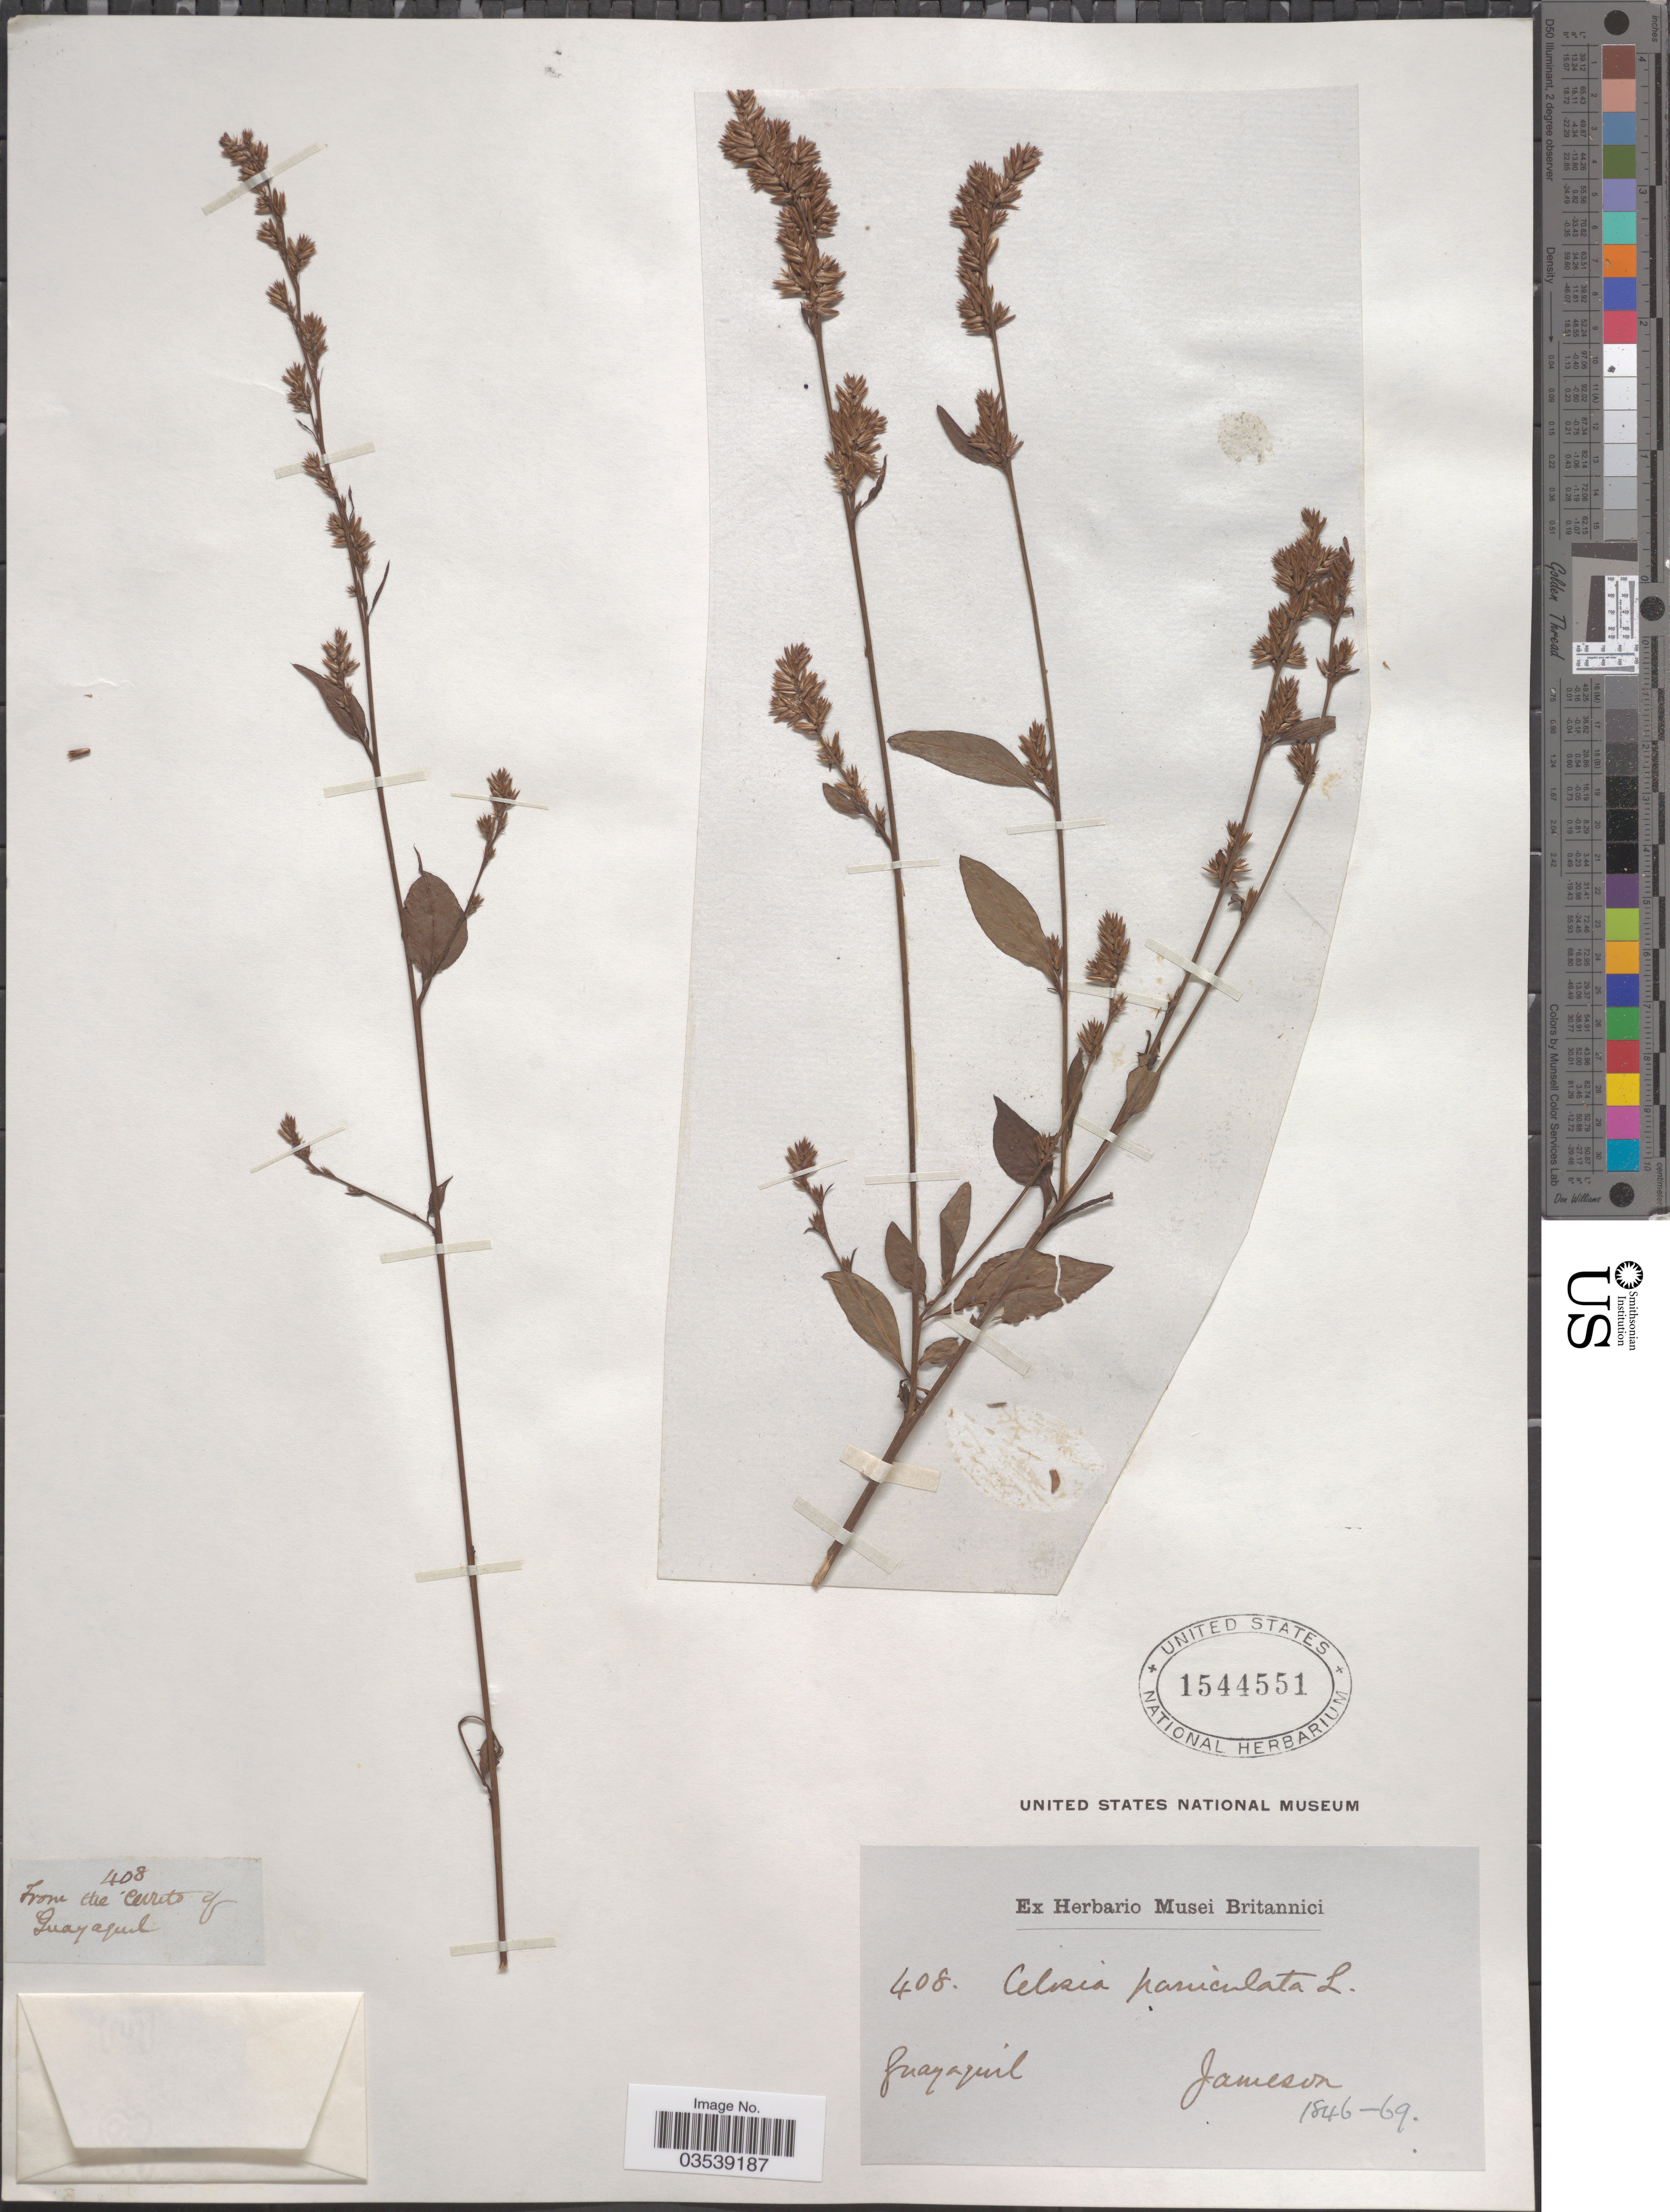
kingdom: Plantae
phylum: Tracheophyta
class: Magnoliopsida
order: Caryophyllales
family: Amaranthaceae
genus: Celosia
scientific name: Celosia virgata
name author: Jacq.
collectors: -- Jameson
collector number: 408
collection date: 1846/1869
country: Ecuador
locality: From the Cerrito of Guayaquil.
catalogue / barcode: US 1544551